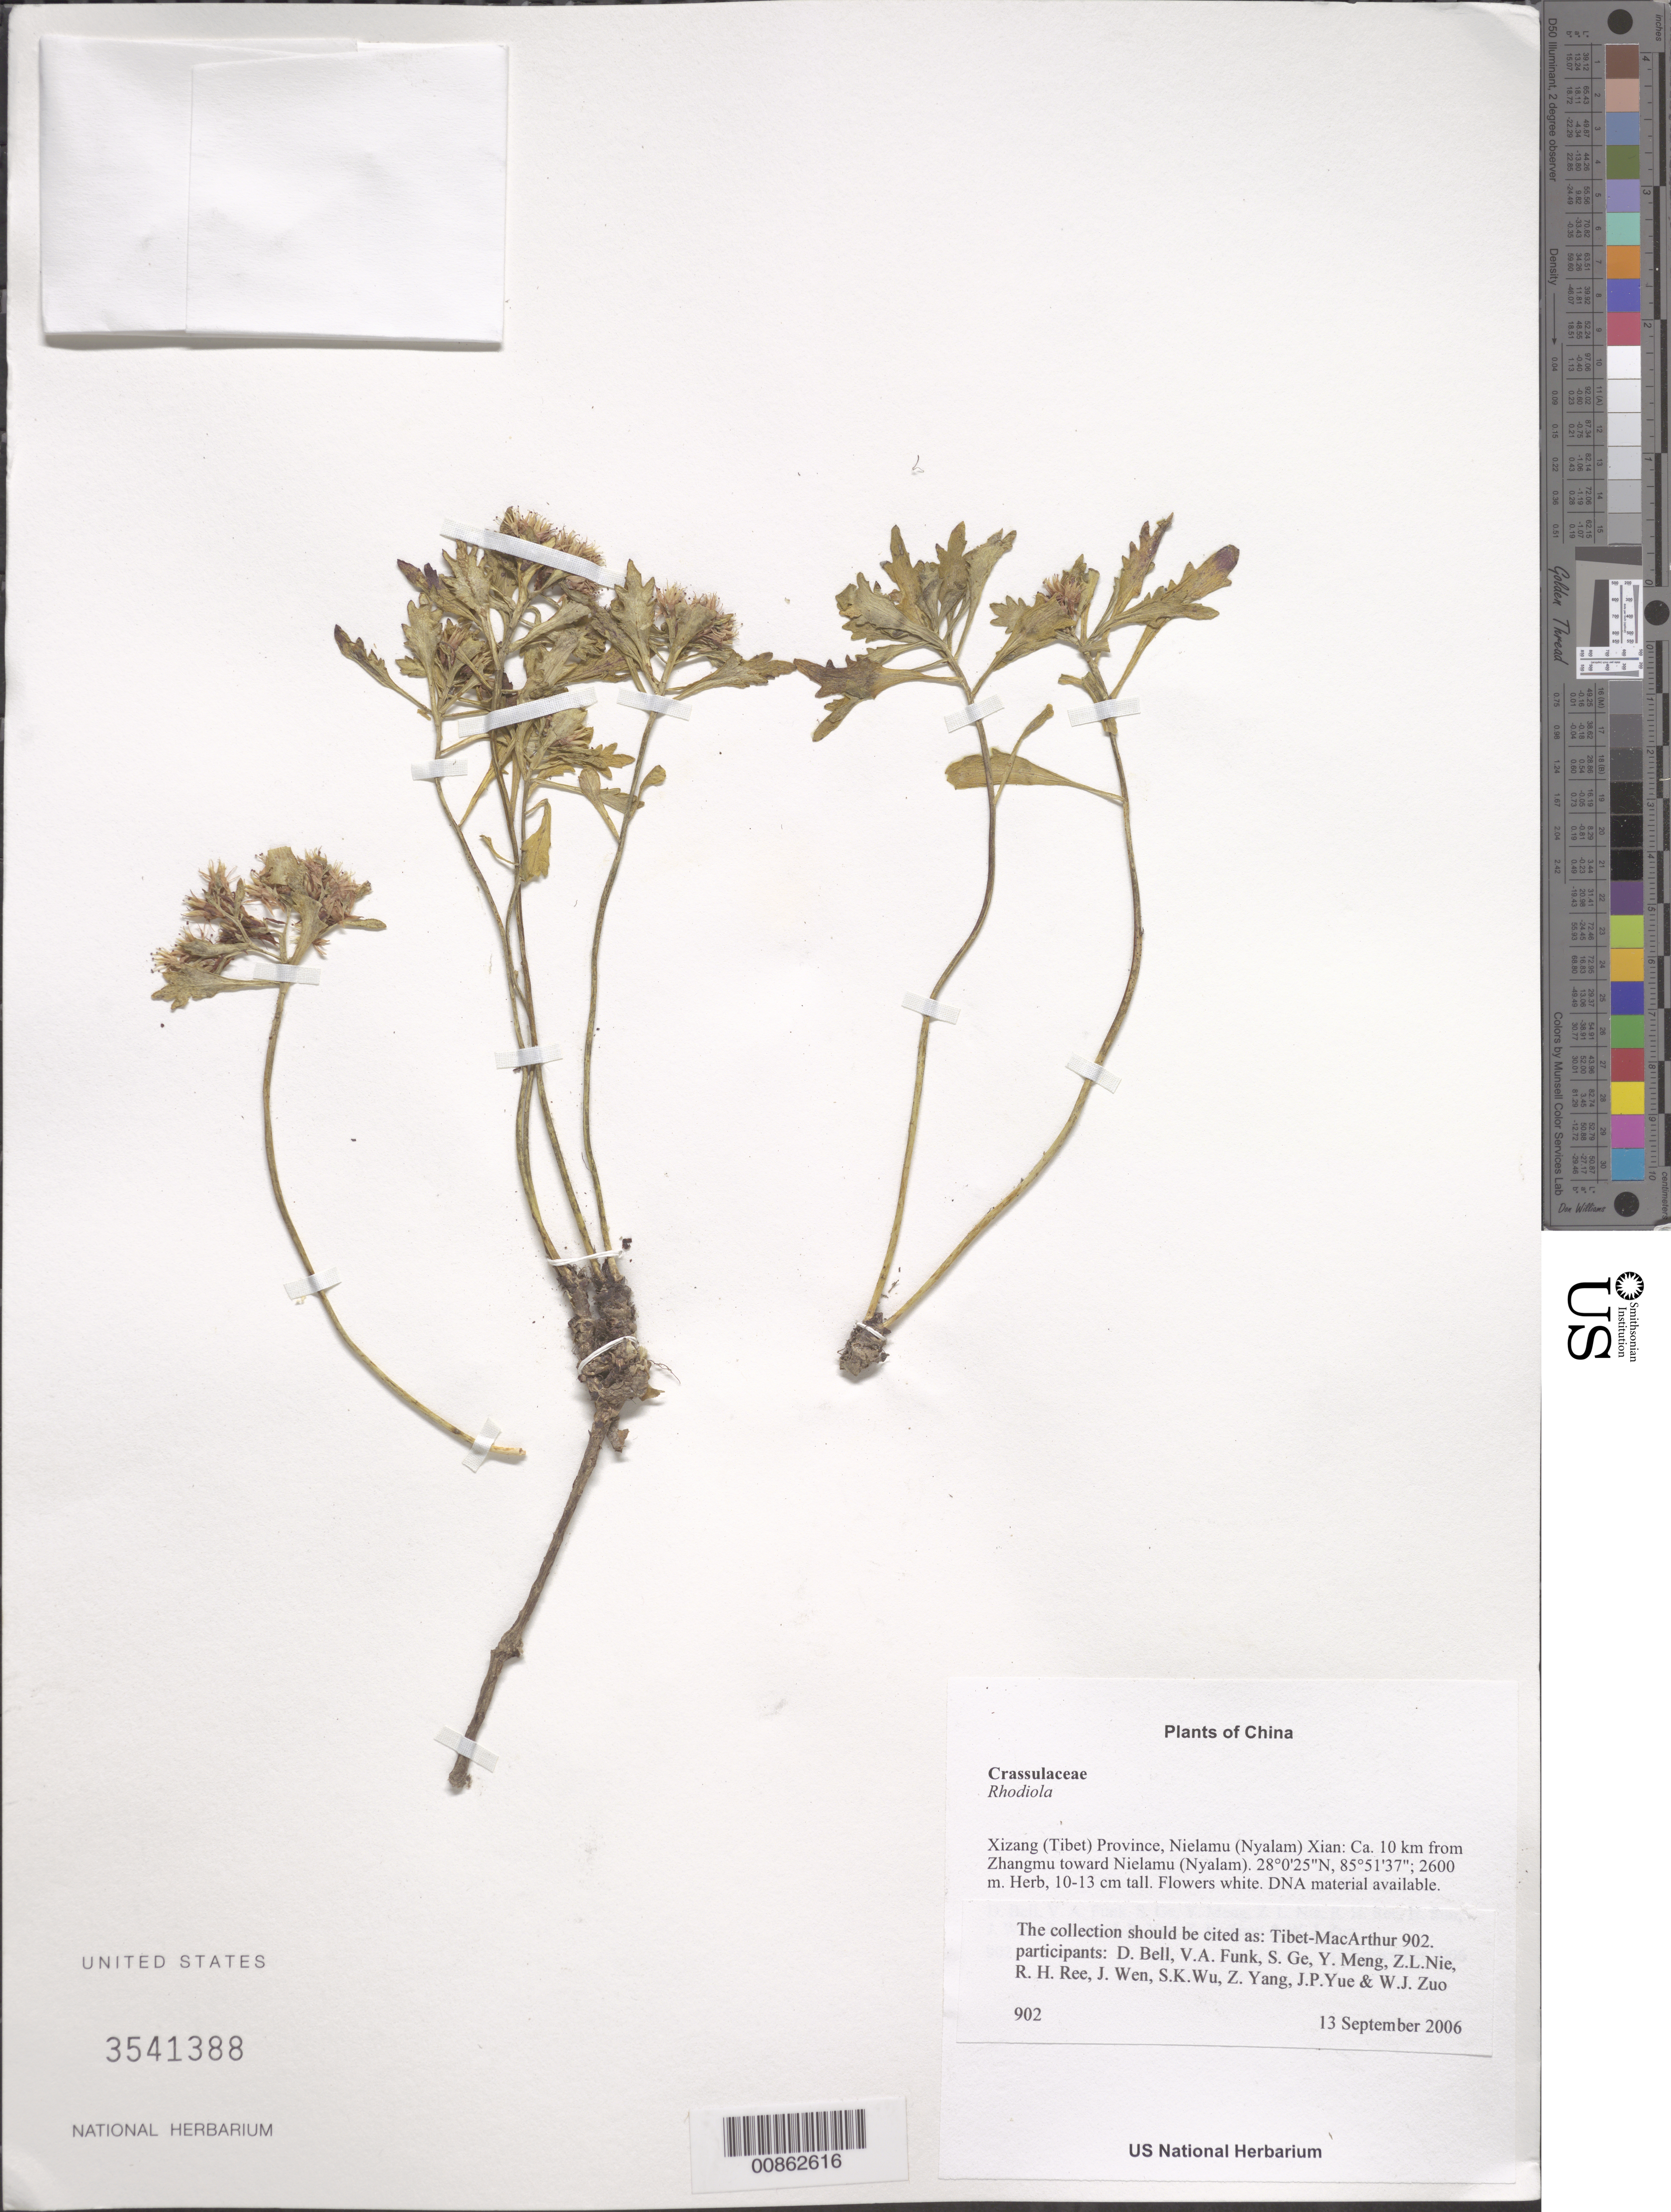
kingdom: Plantae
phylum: Tracheophyta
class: Magnoliopsida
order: Saxifragales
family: Crassulaceae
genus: Rhodiola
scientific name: Rhodiola sp.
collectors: Tibet-MacArthur, D. A. Bell, V. Funk, S. Ge, Y. Meng, Z. Nie, R. Ree, H. Sun, J. Wen, Z. Yang, J. Yue, Z. Zhou & W. Zuo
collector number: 902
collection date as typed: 13 Sep 2006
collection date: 2006-09-13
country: China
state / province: Xizang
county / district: Nielamu (Nyalam) Xian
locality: Ca. 10 km from Zhangmu toward Nielamu (Nyalam).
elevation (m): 2600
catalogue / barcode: US 3541388